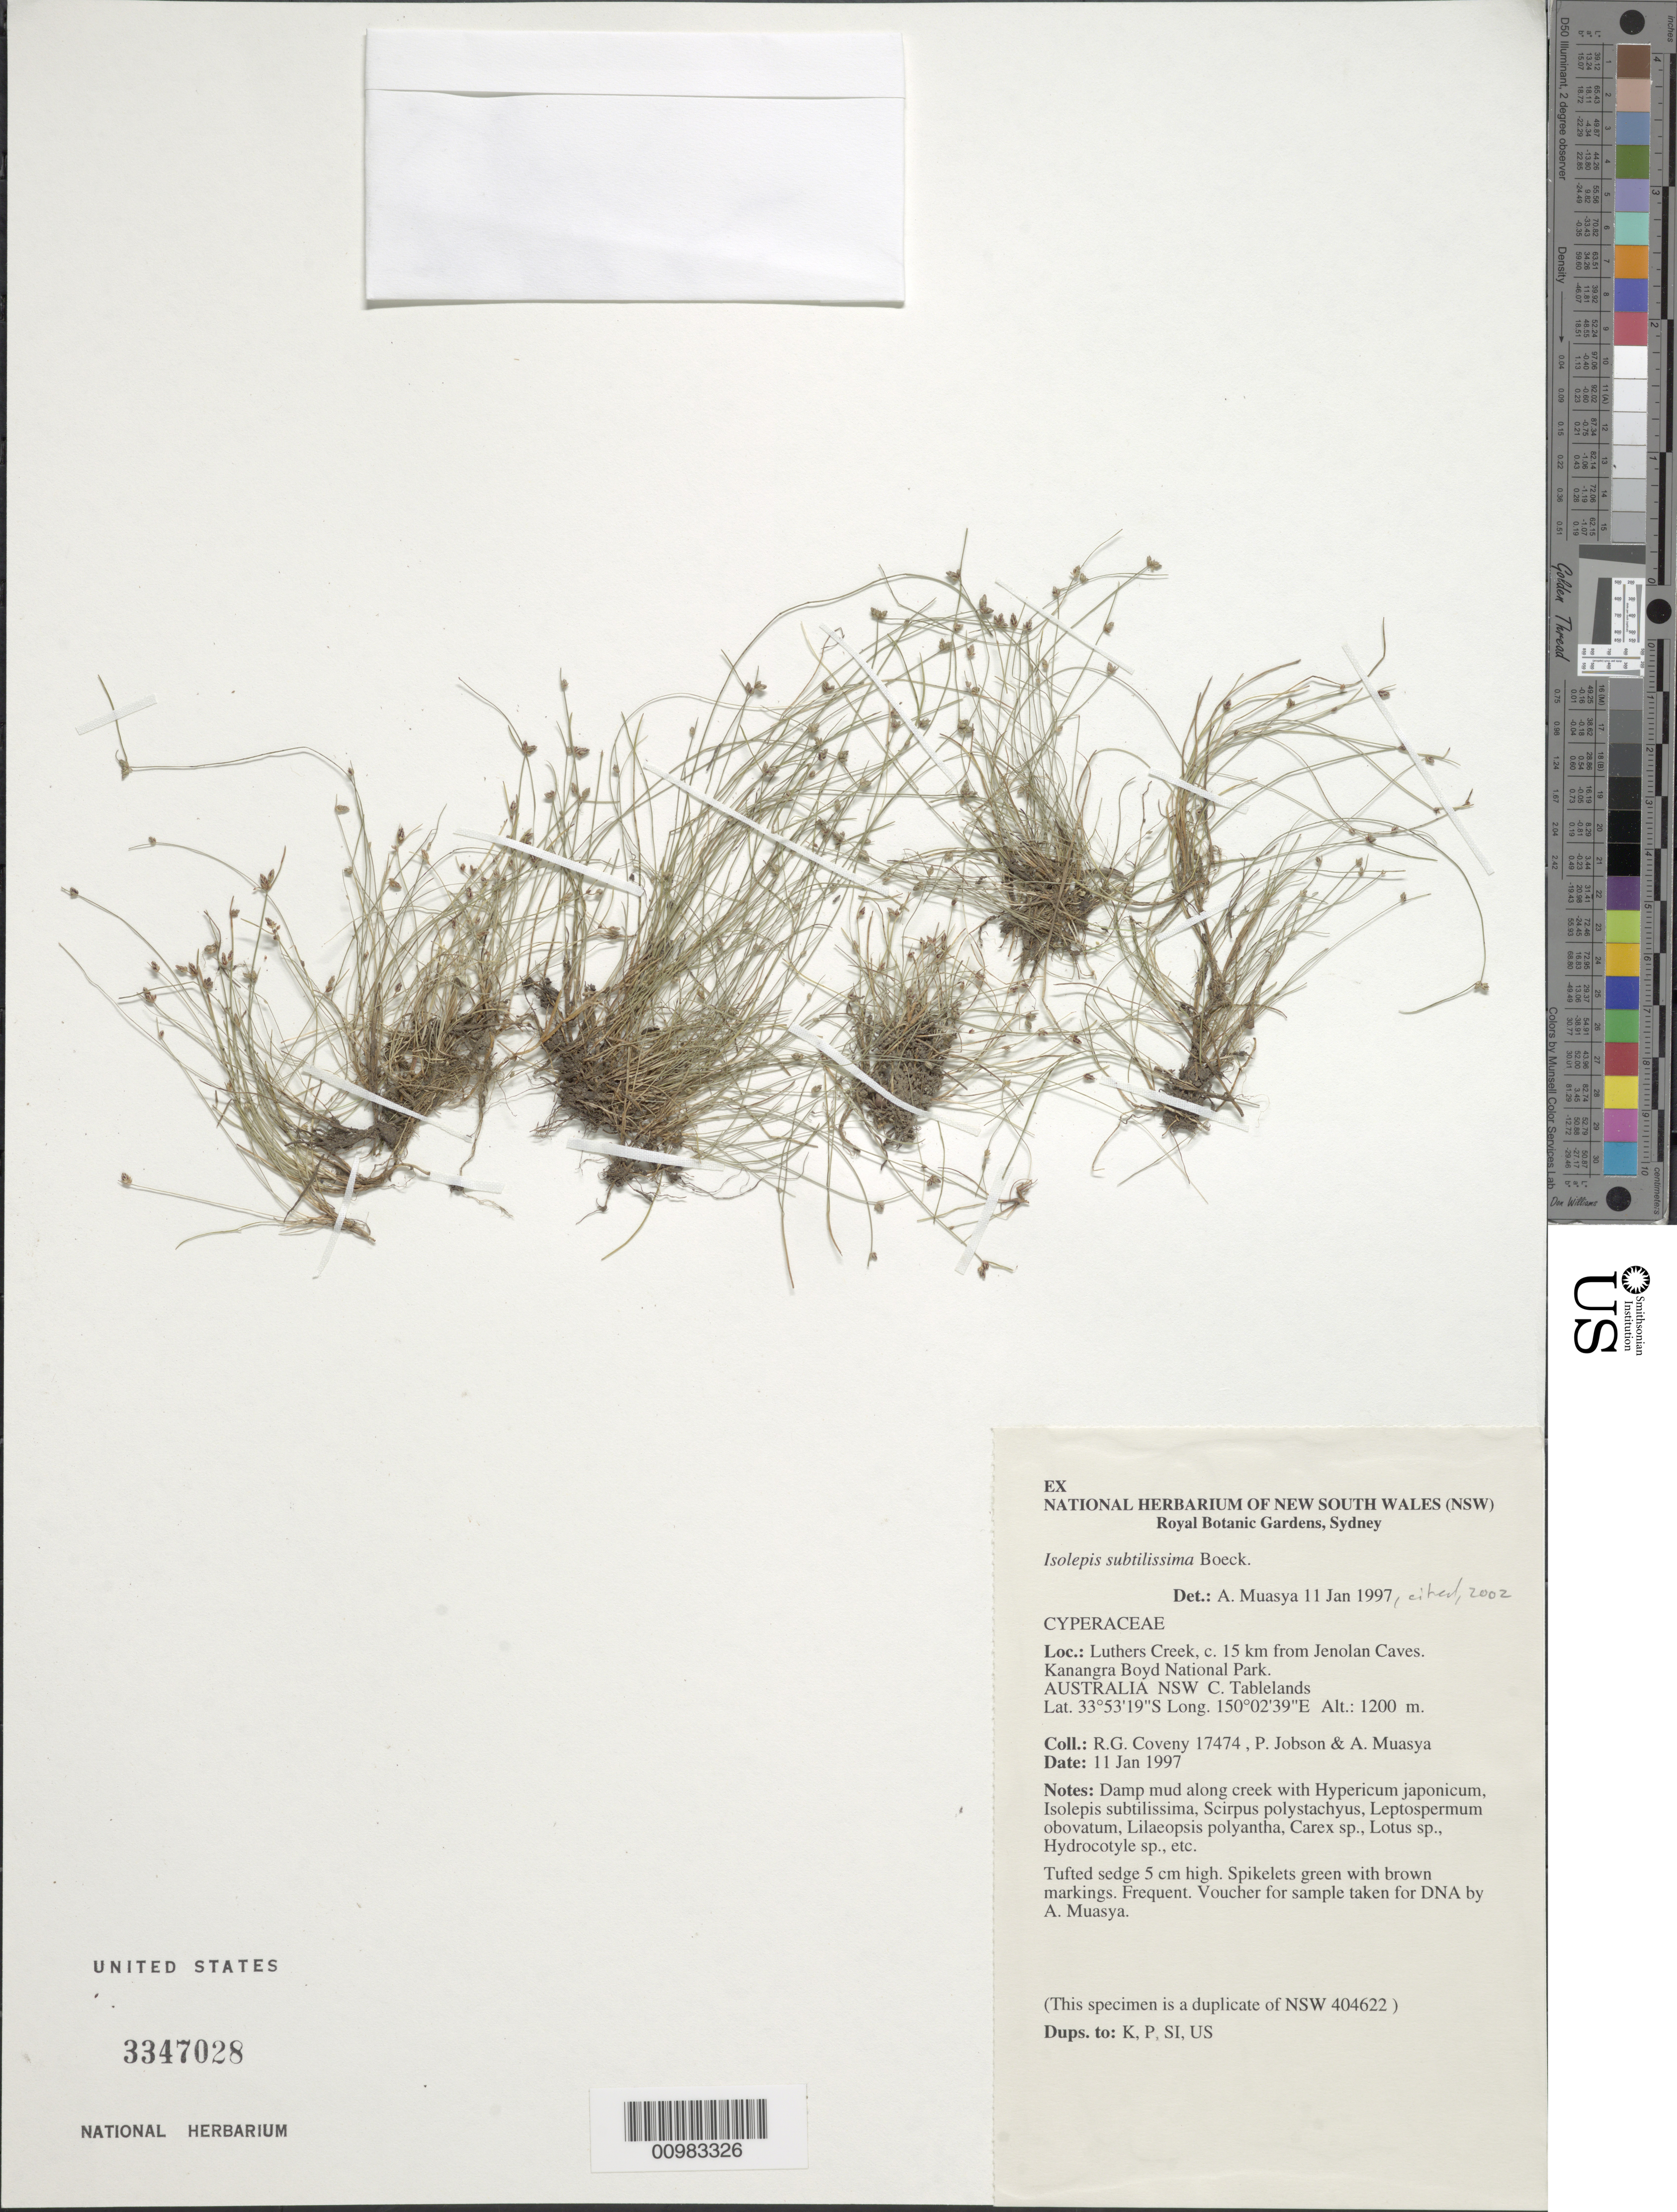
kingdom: Plantae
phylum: Tracheophyta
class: Liliopsida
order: Poales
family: Cyperaceae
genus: Isolepis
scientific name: Isolepis subtilissima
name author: Boeckeler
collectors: P. Jobson & A. Muasya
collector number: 17474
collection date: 1997-01-11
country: Australia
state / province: New South Wales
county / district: C. Tablelands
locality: Luthers Creek, c. 15 km from Jenolan Caves.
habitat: Damp mud along creek with Hypericum japonicum, Isolepis subtilissima,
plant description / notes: (record contributed by HISPID)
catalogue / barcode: US 3347028